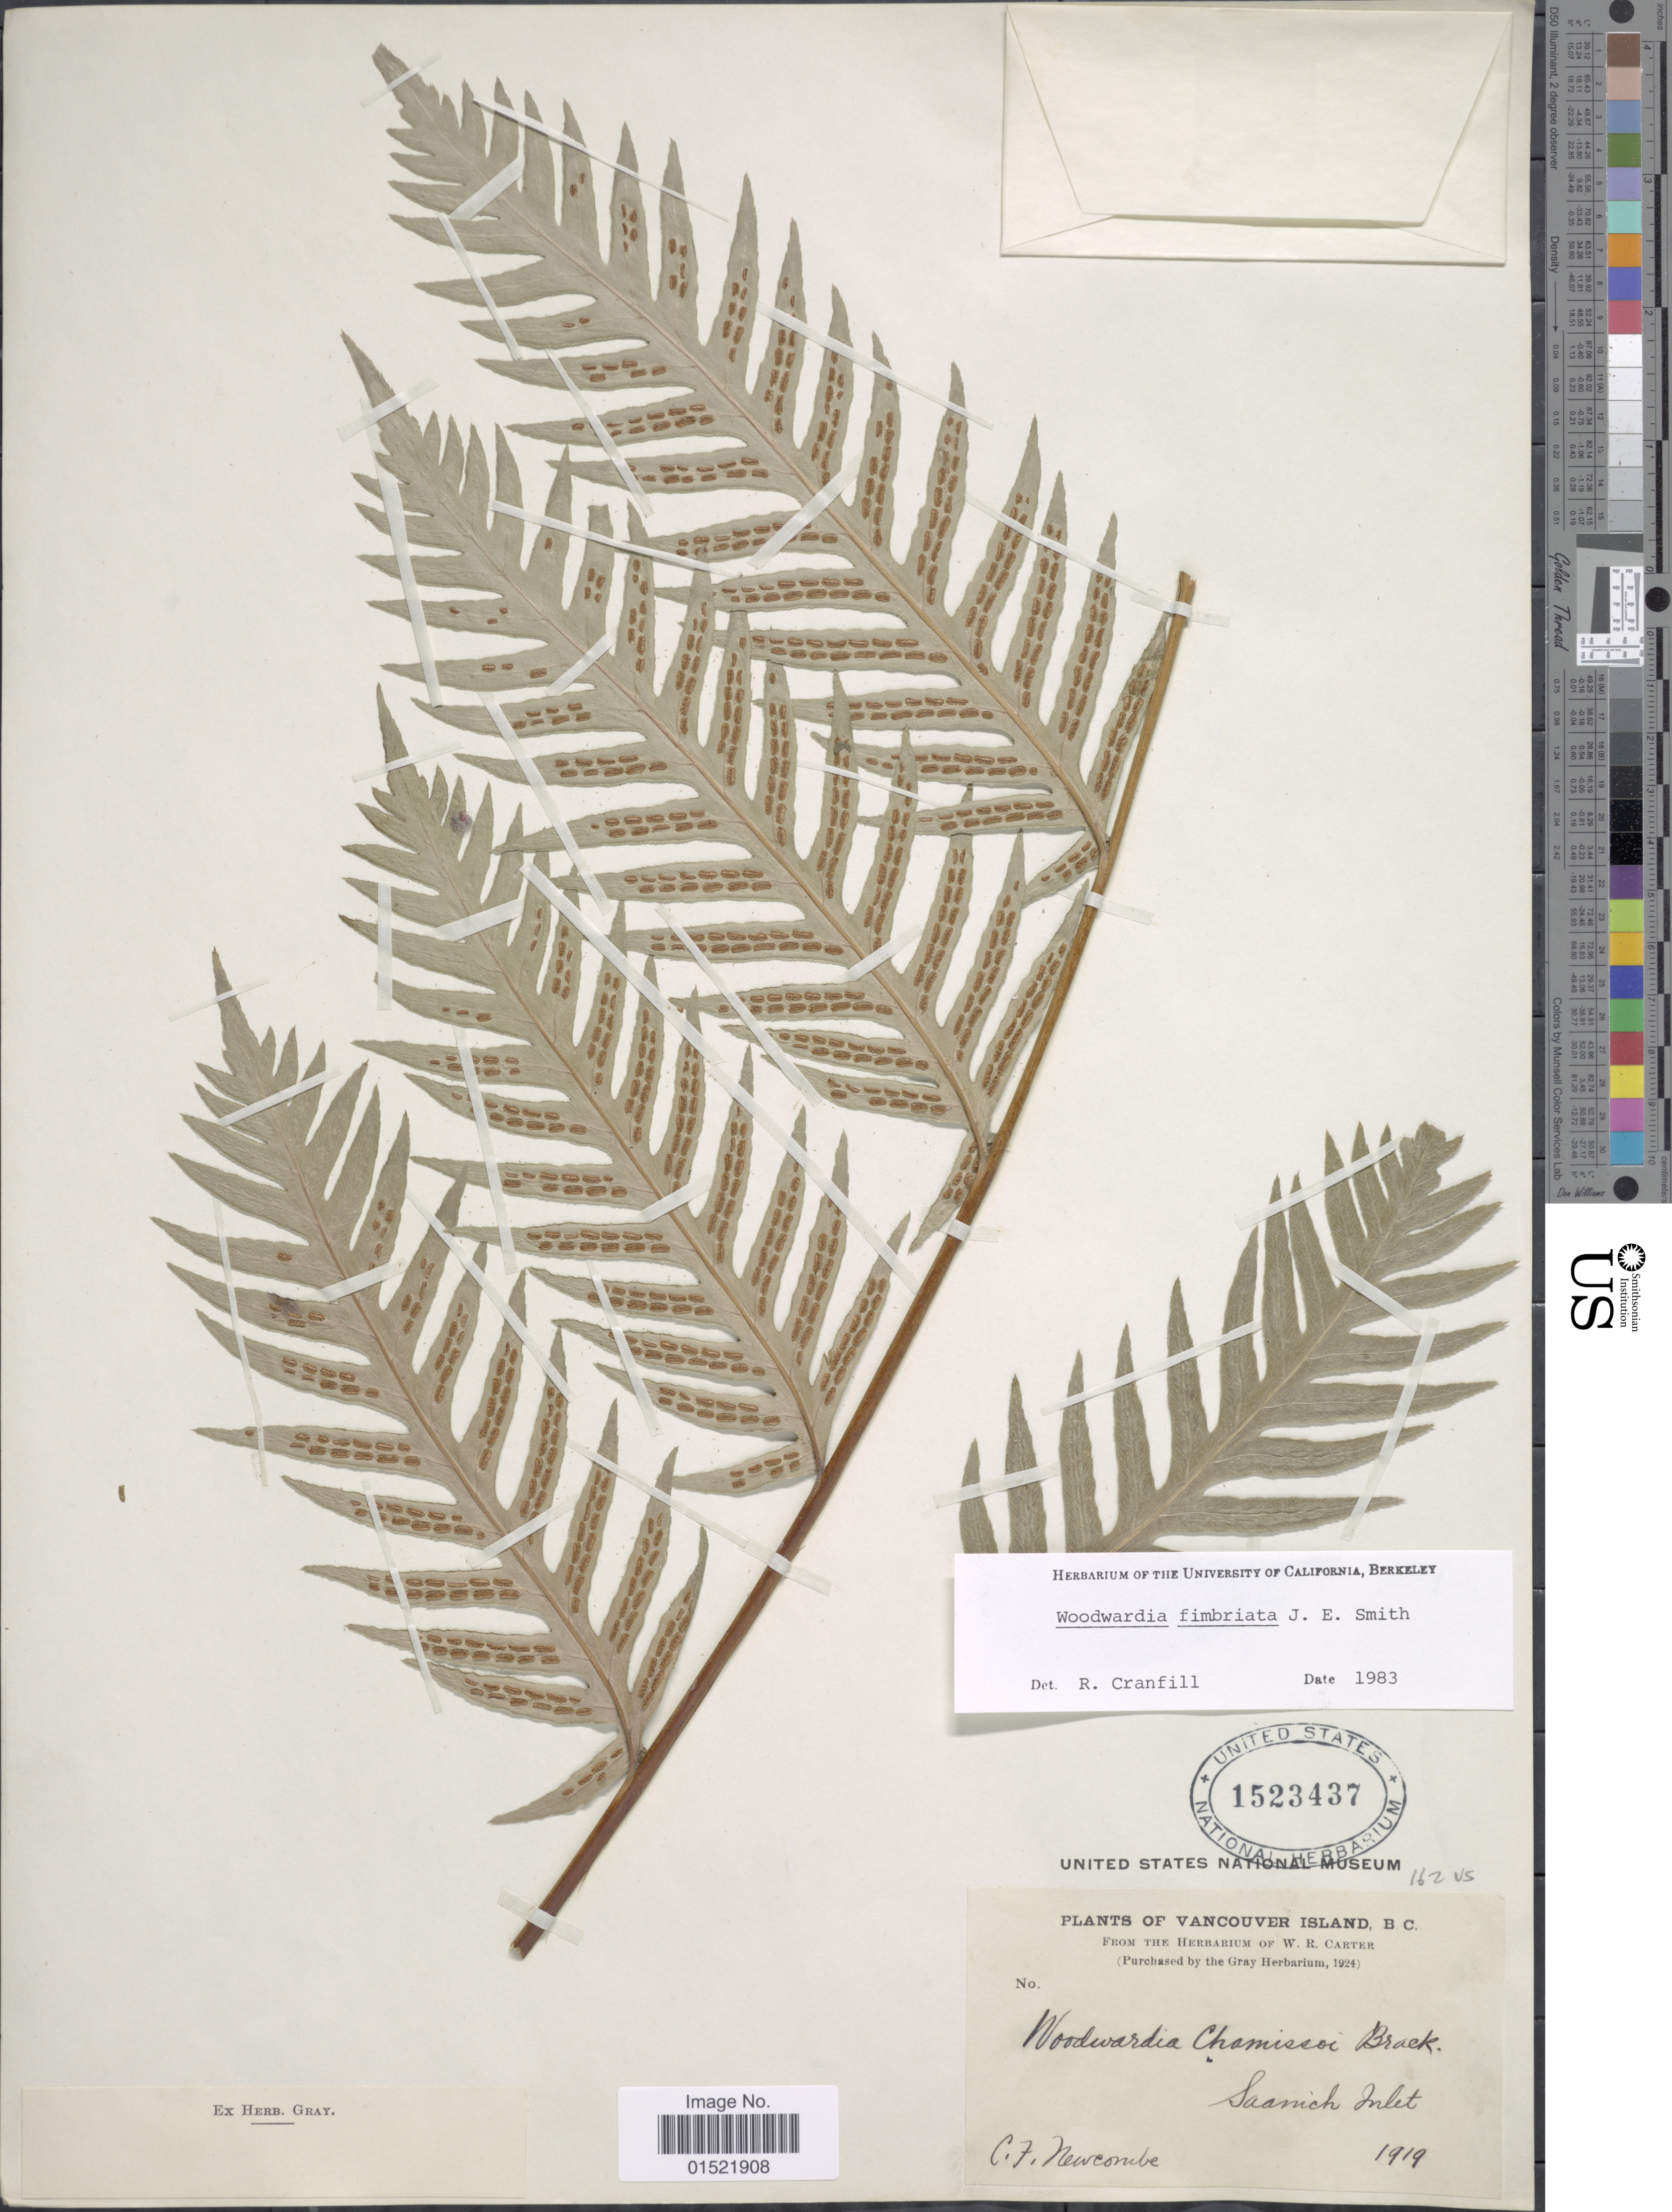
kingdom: Plantae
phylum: Tracheophyta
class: Polypodiopsida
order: Polypodiales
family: Blechnaceae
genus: Woodwardia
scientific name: Woodwardia fimbriata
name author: Sm.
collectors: C. Newcombe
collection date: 1919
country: Canada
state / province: British Columbia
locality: Vancouver Island, B. C., Saanich Inlet.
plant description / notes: Precise locality edit: Corrected "Sasmich Inlet" to "Saanich Inlet."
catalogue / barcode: US 1523437